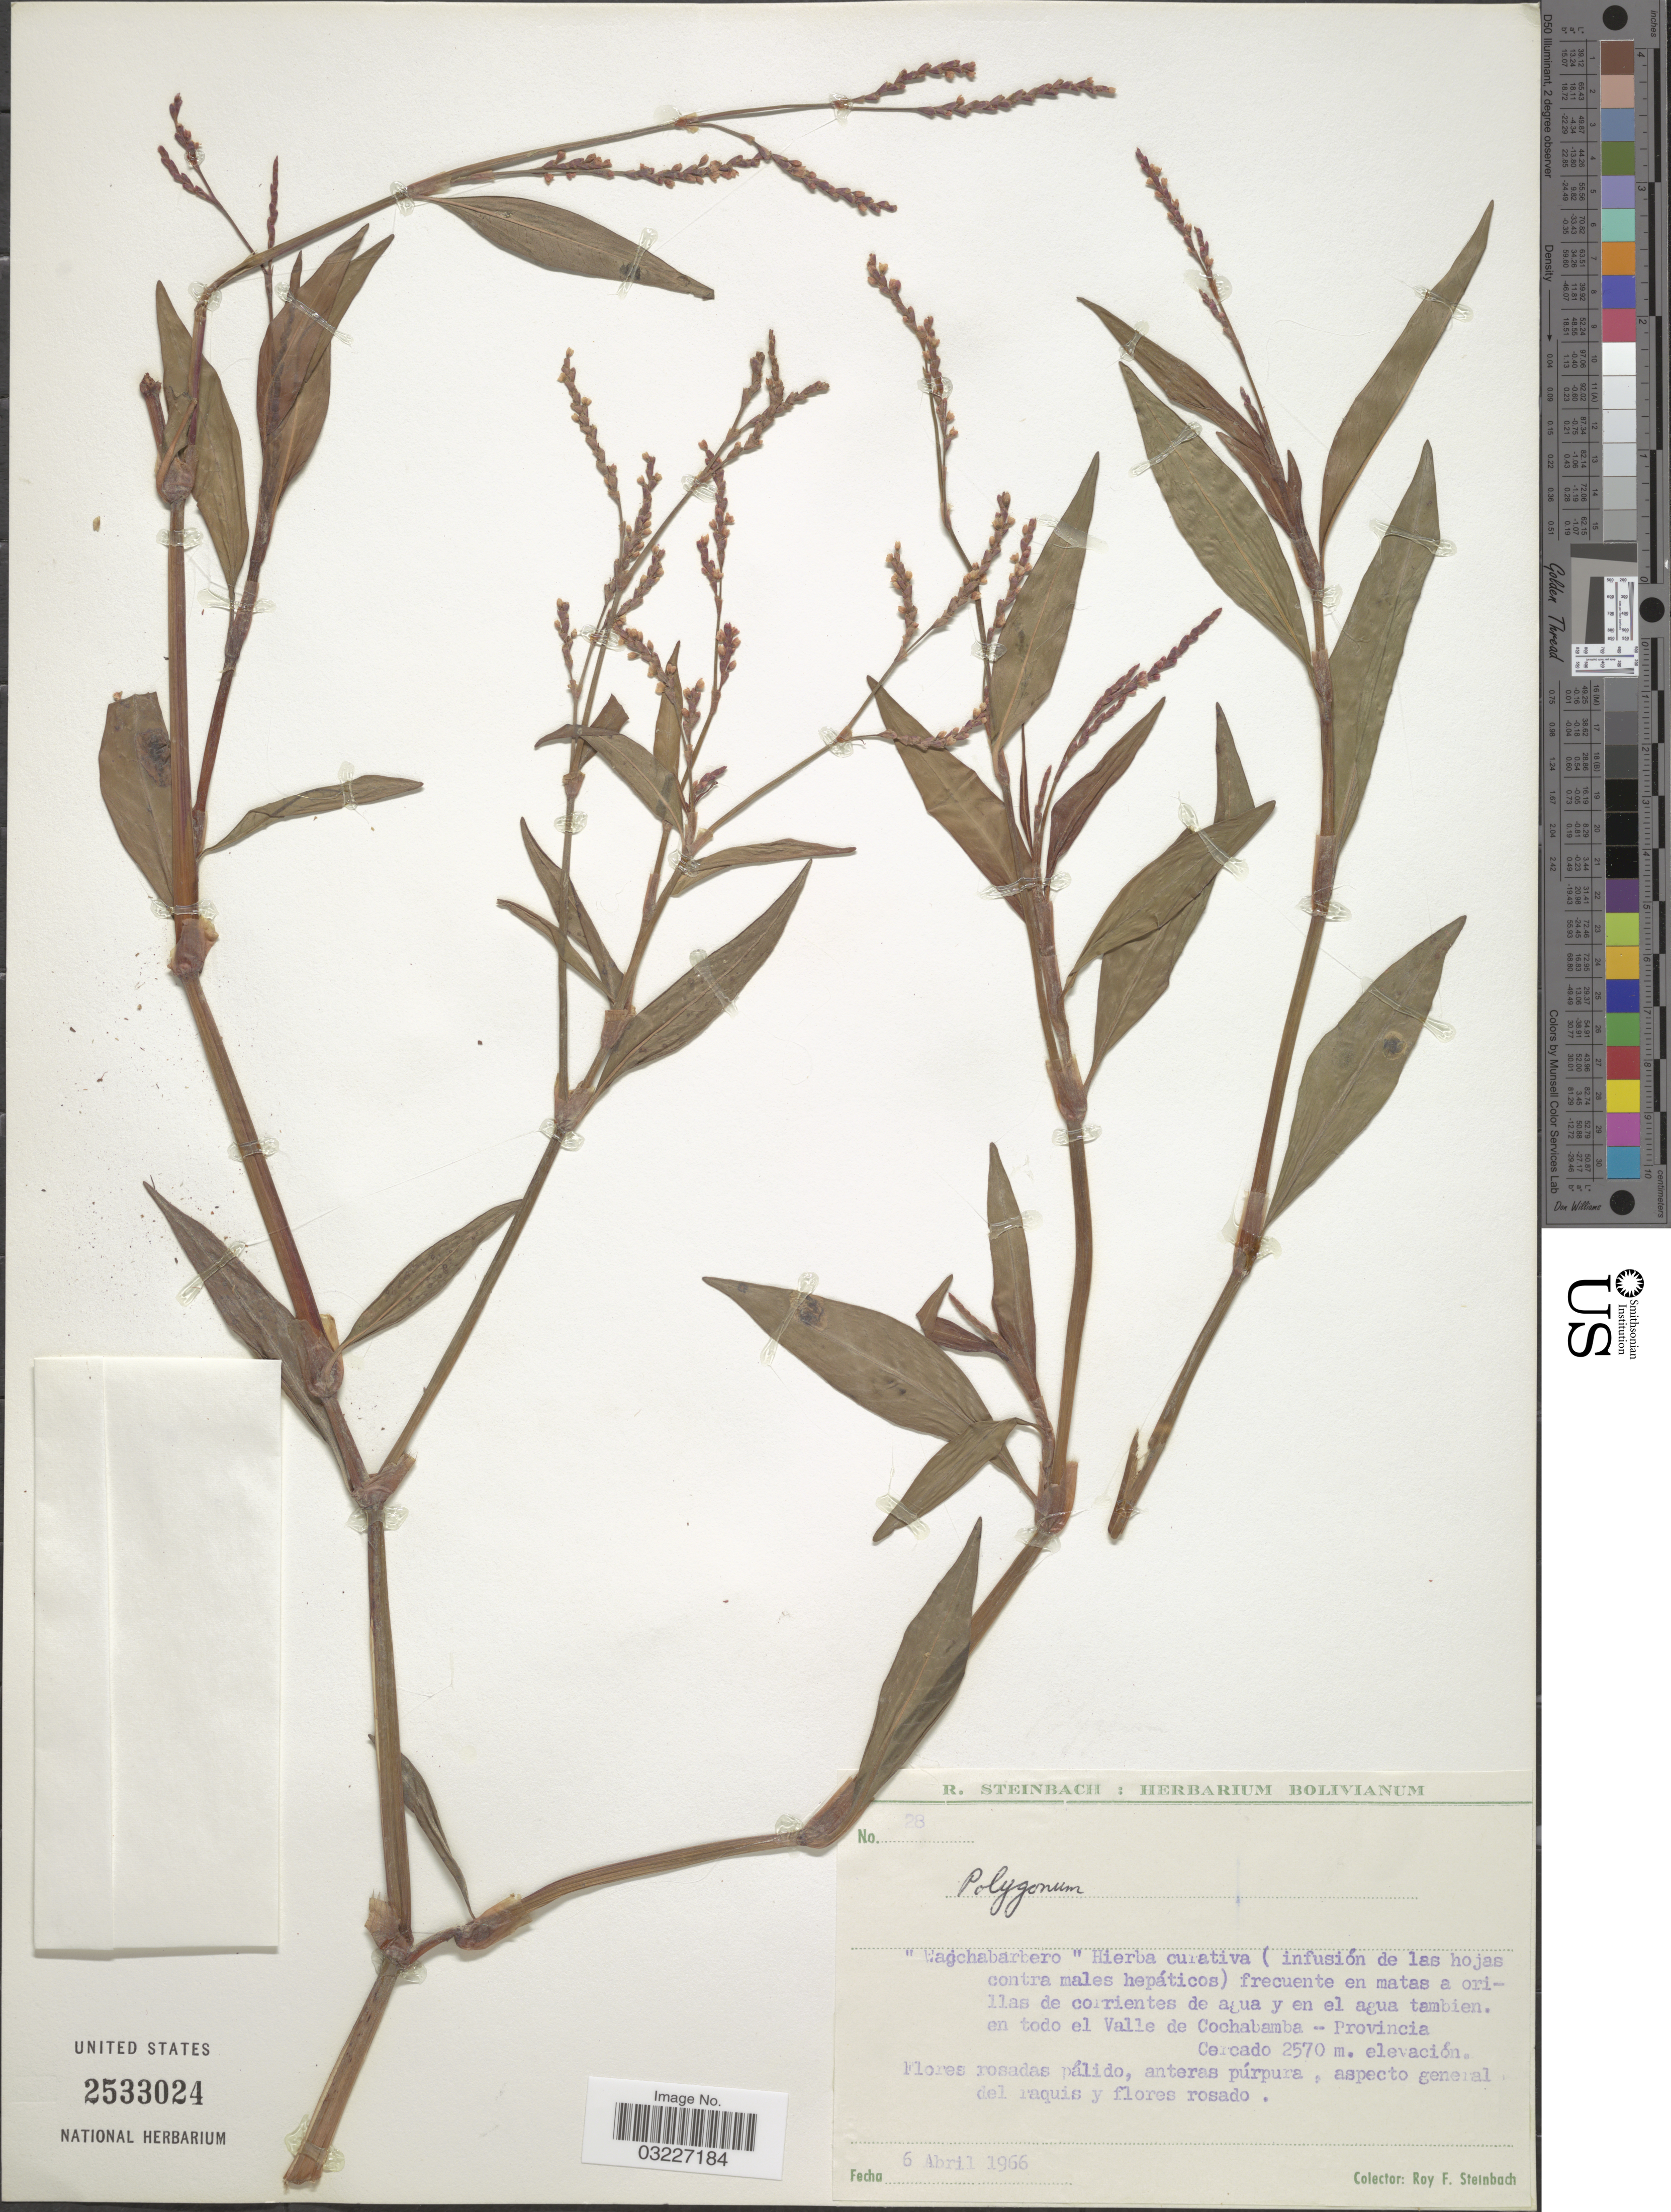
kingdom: Plantae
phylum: Tracheophyta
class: Magnoliopsida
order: Caryophyllales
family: Polygonaceae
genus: Polygonum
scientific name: Polygonum sp.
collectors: R. F. Steinbach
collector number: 28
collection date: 1966-04-06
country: Bolivia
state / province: Cochabamba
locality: Orillas de corrientes de agua y en el agua tambien. en todo el Valle de Cochabamba - Provincia Cercado.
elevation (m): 2570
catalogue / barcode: US 2533024